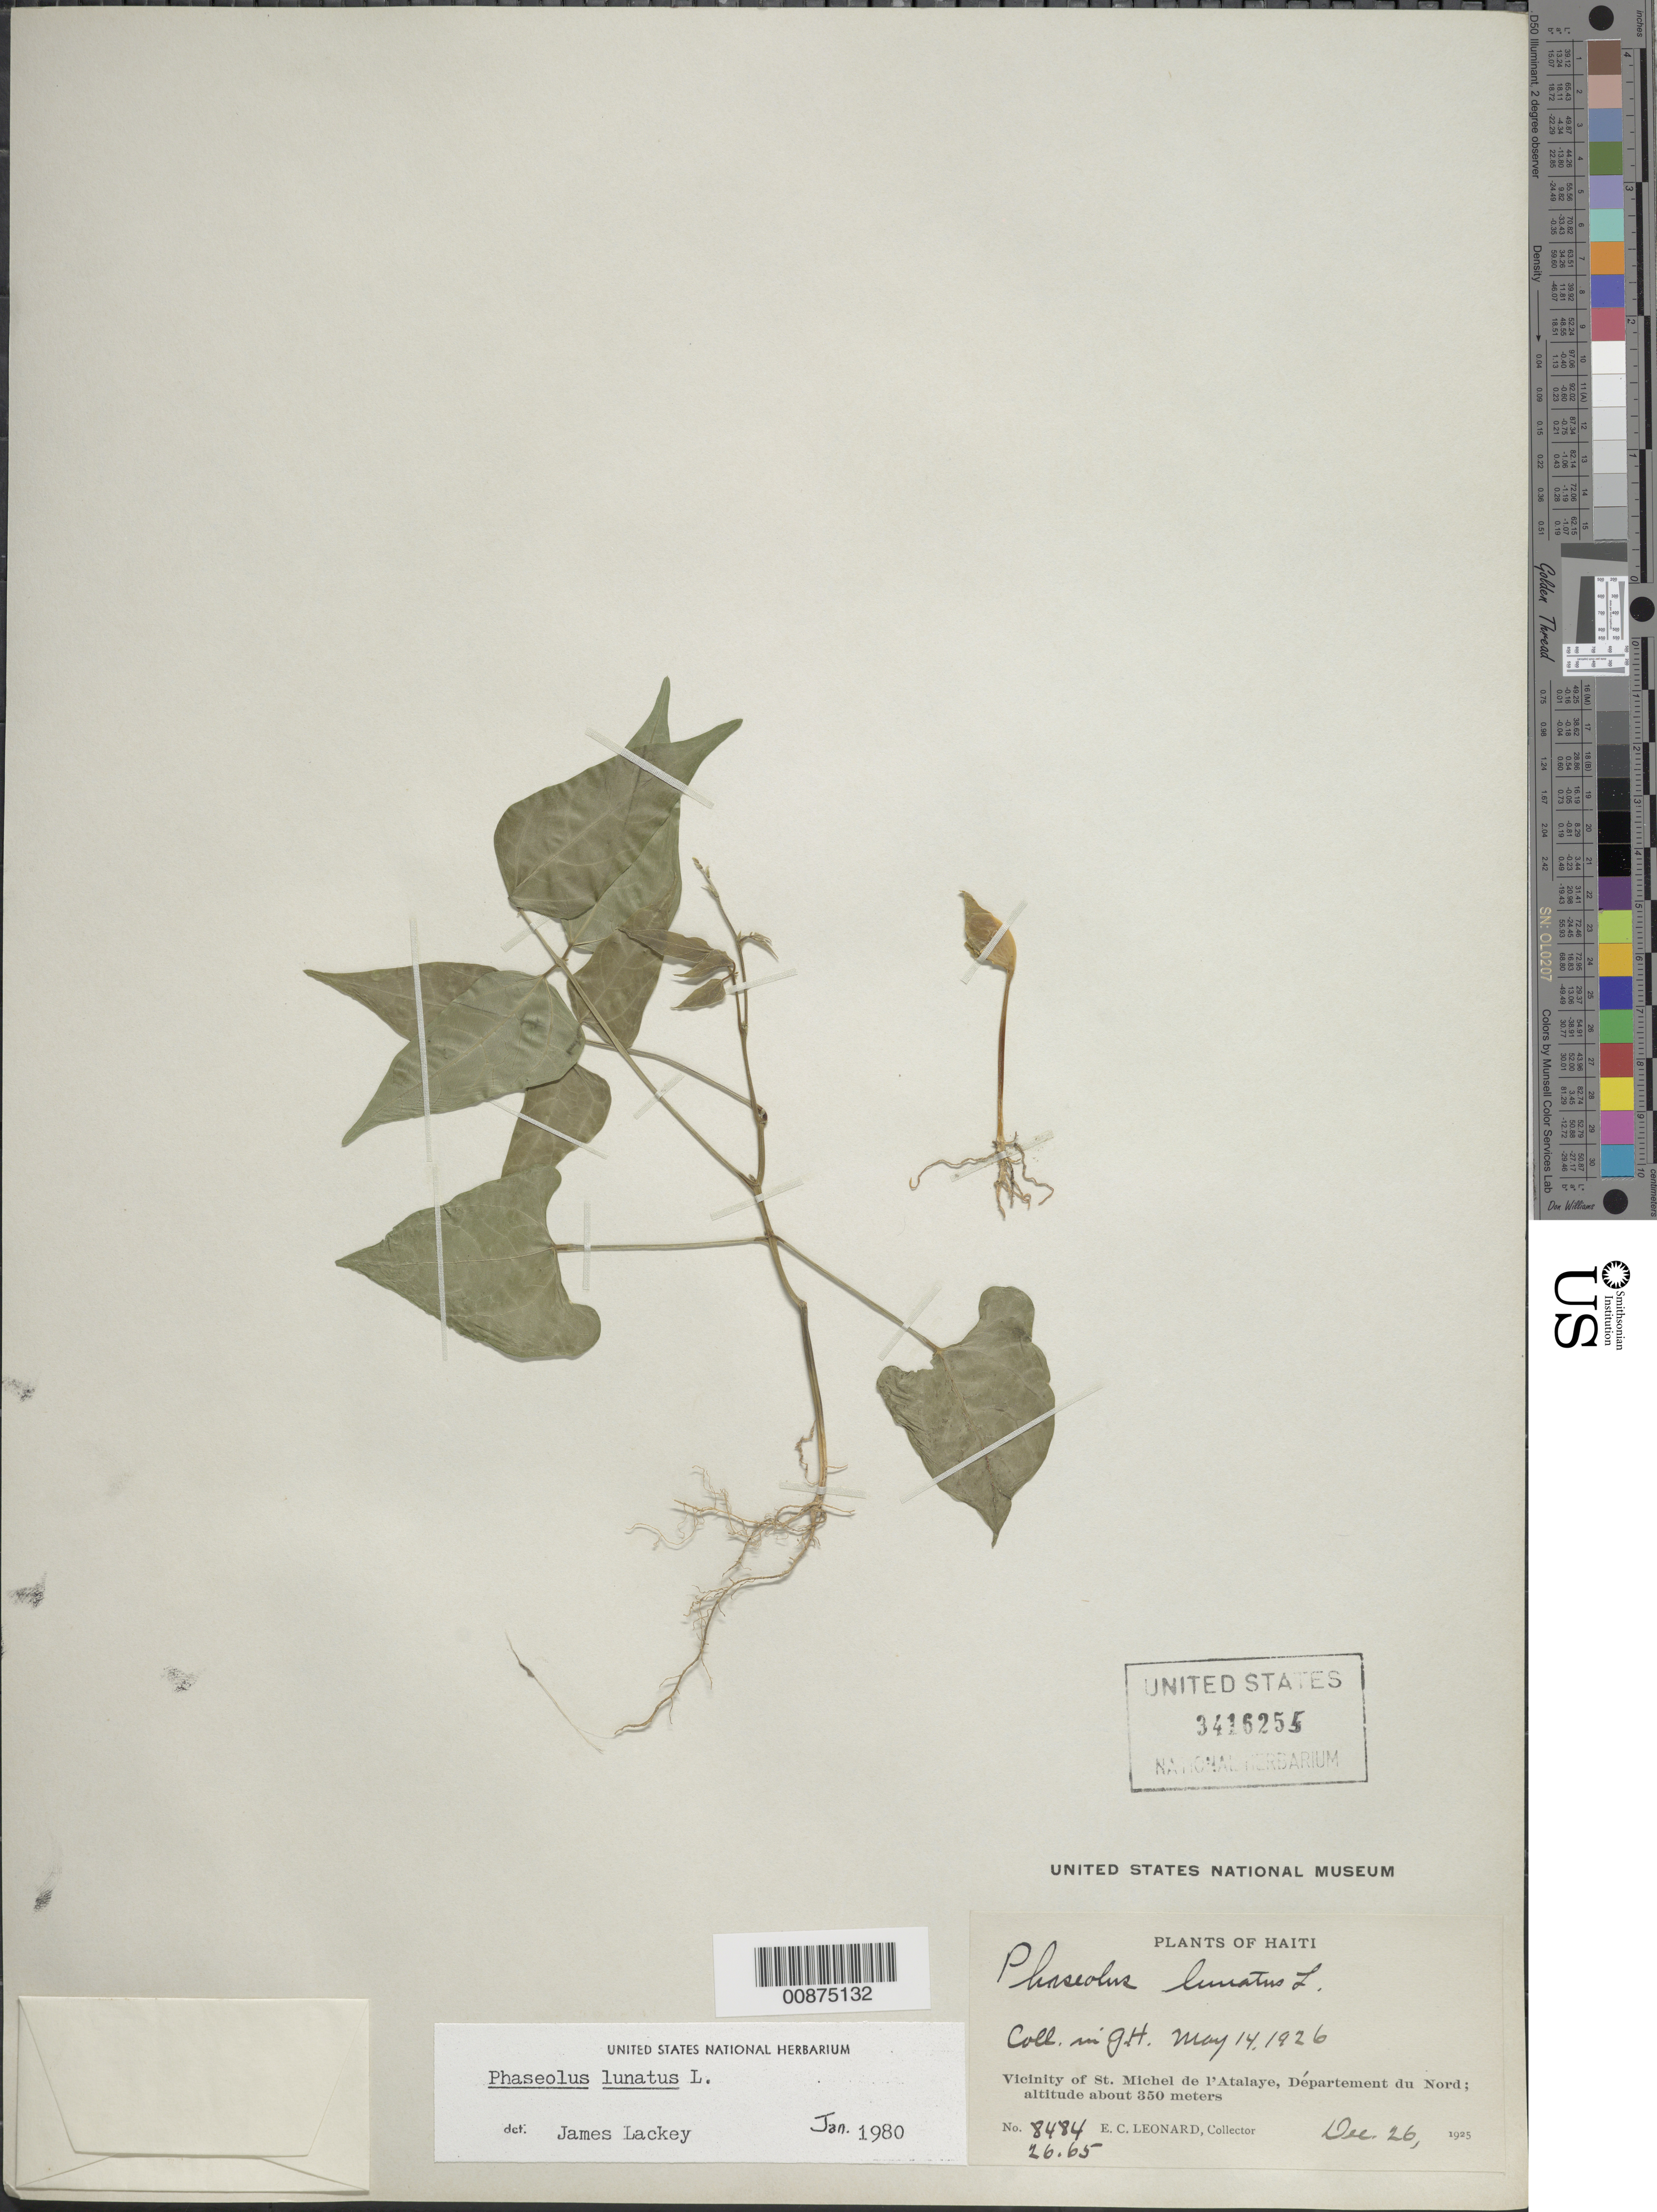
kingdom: Plantae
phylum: Tracheophyta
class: Magnoliopsida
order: Fabales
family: Fabaceae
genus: Phaseolus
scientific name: Phaseolus lunatus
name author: L.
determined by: Lackey, J.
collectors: E. C. Leonard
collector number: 8484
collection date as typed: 26 Dec 1925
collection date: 1925-12-26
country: Haiti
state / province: Nord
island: Hispaniola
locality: Vicinity of St. Michel de l'Atalaye.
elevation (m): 350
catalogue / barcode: US 3416255